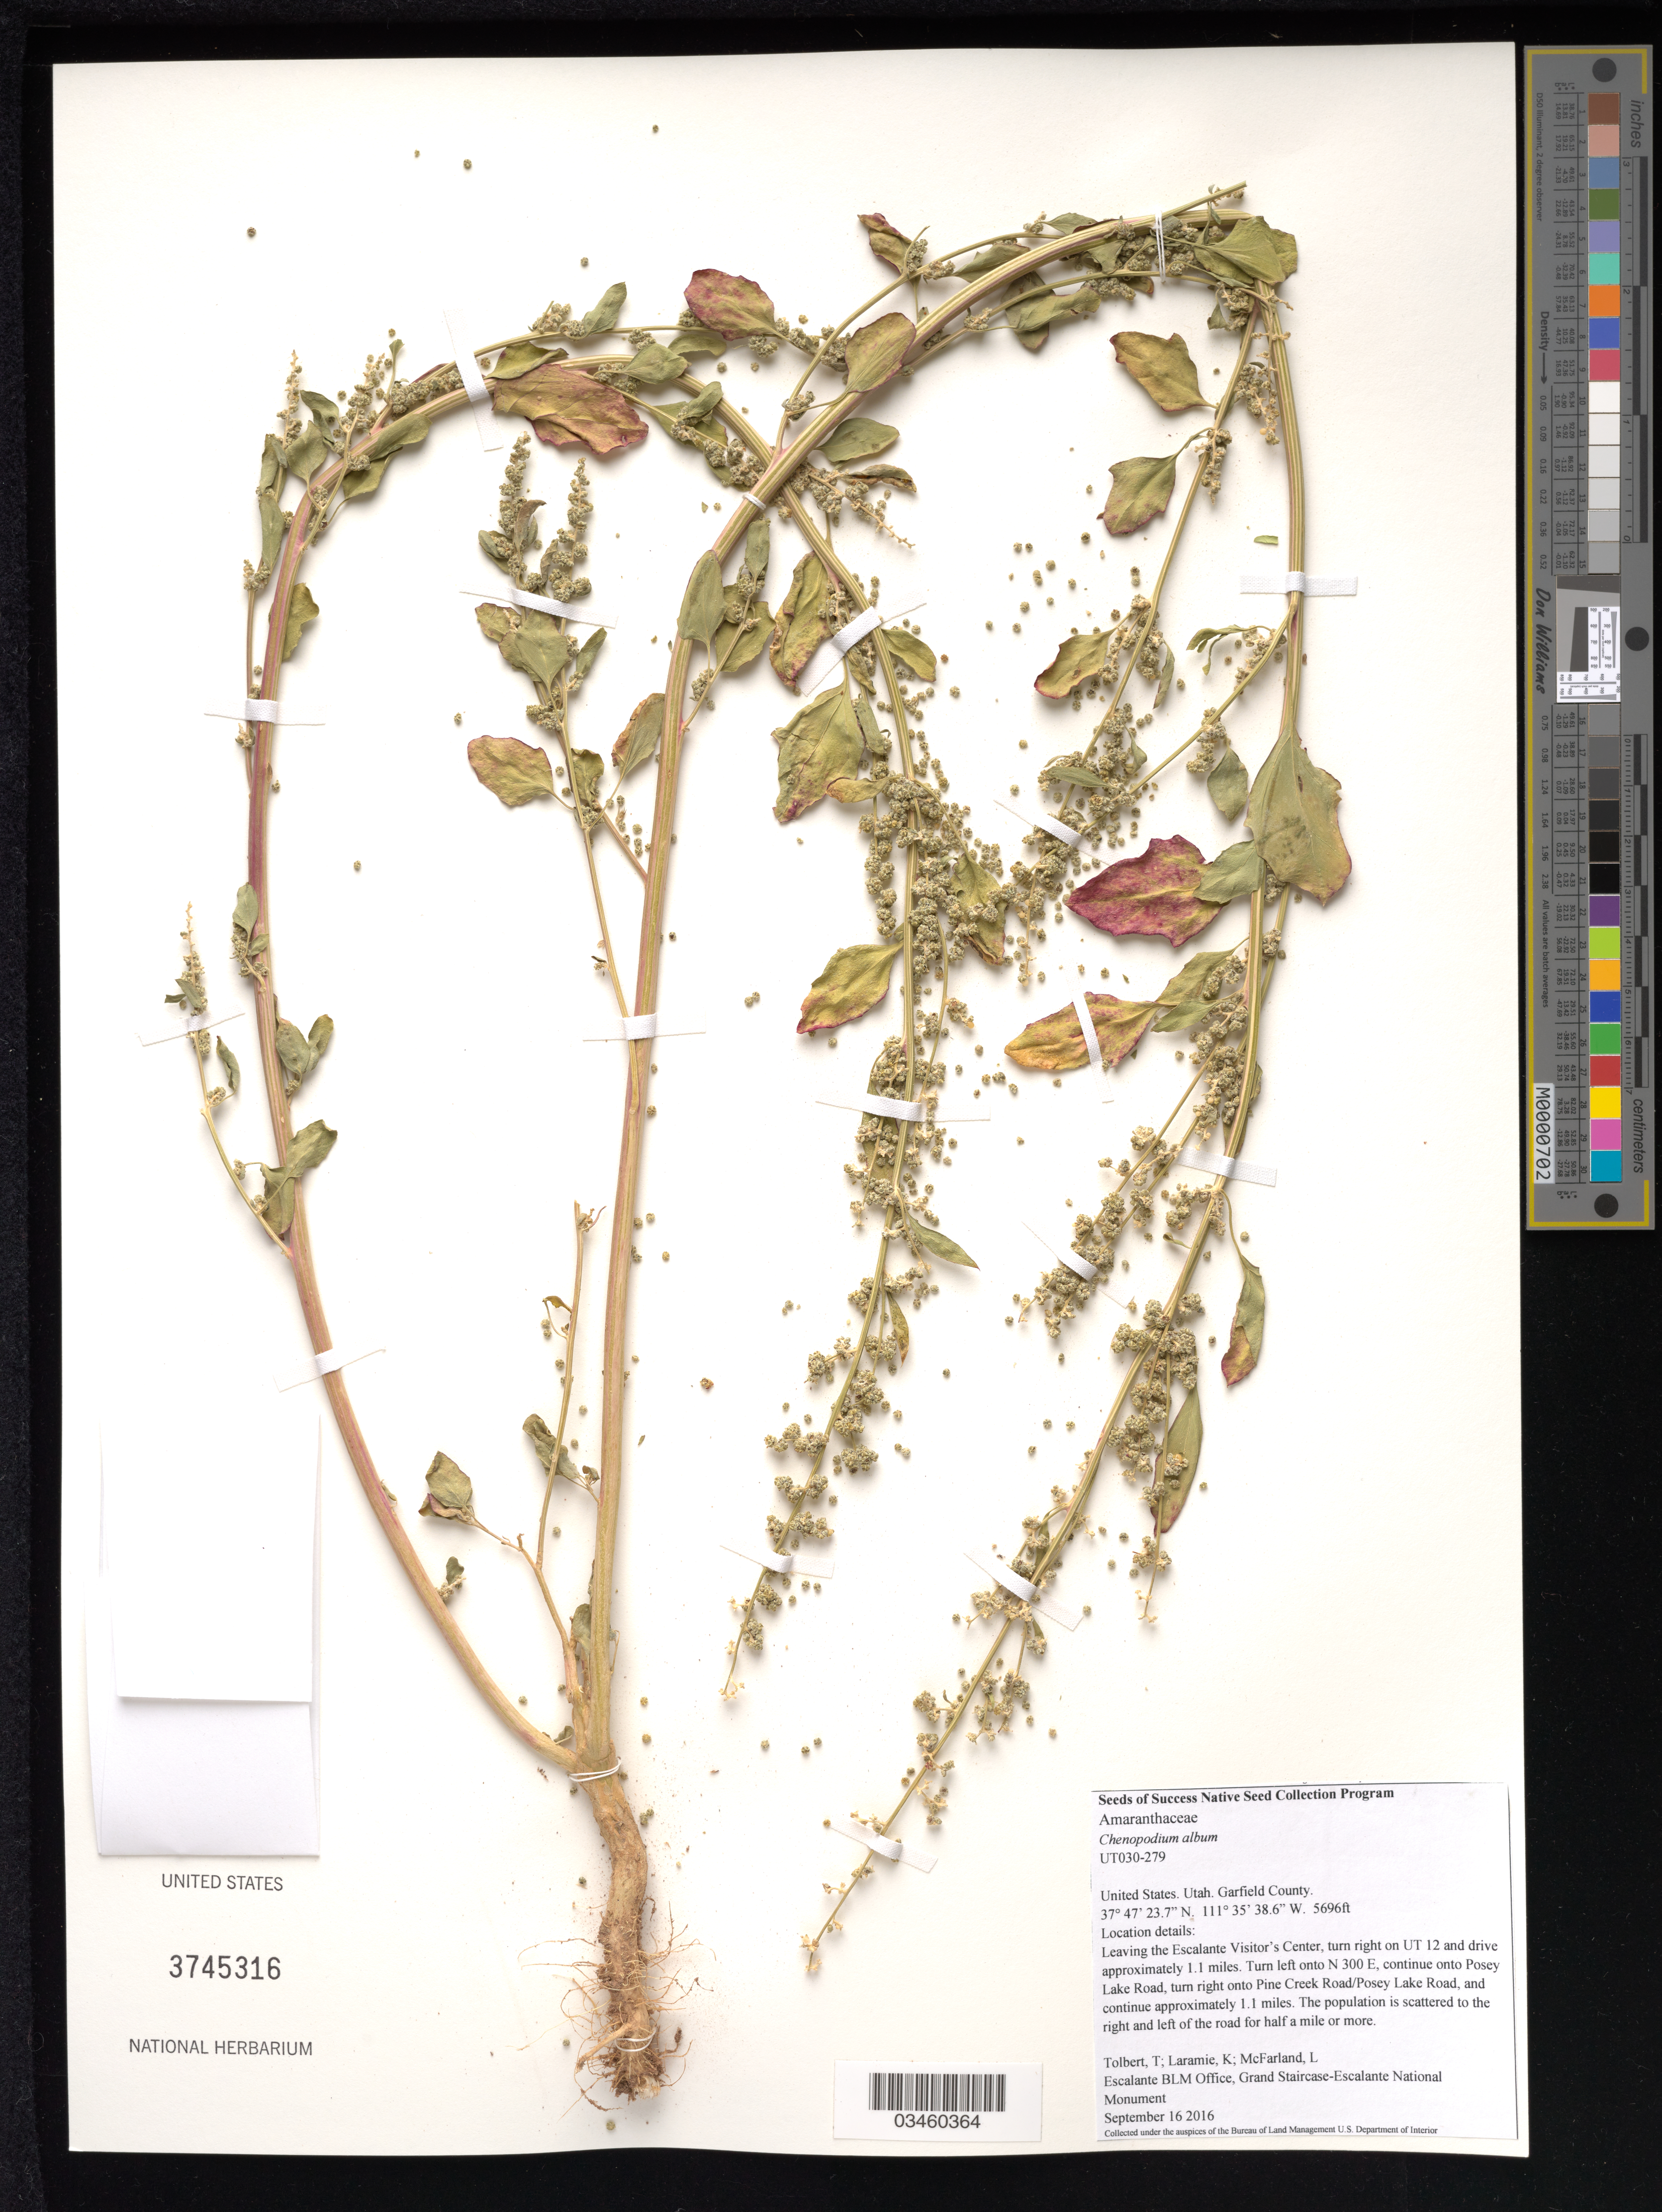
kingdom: Plantae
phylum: Tracheophyta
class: Magnoliopsida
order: Caryophyllales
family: Amaranthaceae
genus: Chenopodium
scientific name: Chenopodium album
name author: L.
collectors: T. Tolbert, K. Laramie & L. McFarland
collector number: UT030-279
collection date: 2016-09-16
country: United States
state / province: Utah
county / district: Garfield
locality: Escalante, approx. 1.1 mi on Pine Creek Rd/ Rosey Lake Rd.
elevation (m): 1736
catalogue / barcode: US 3745316